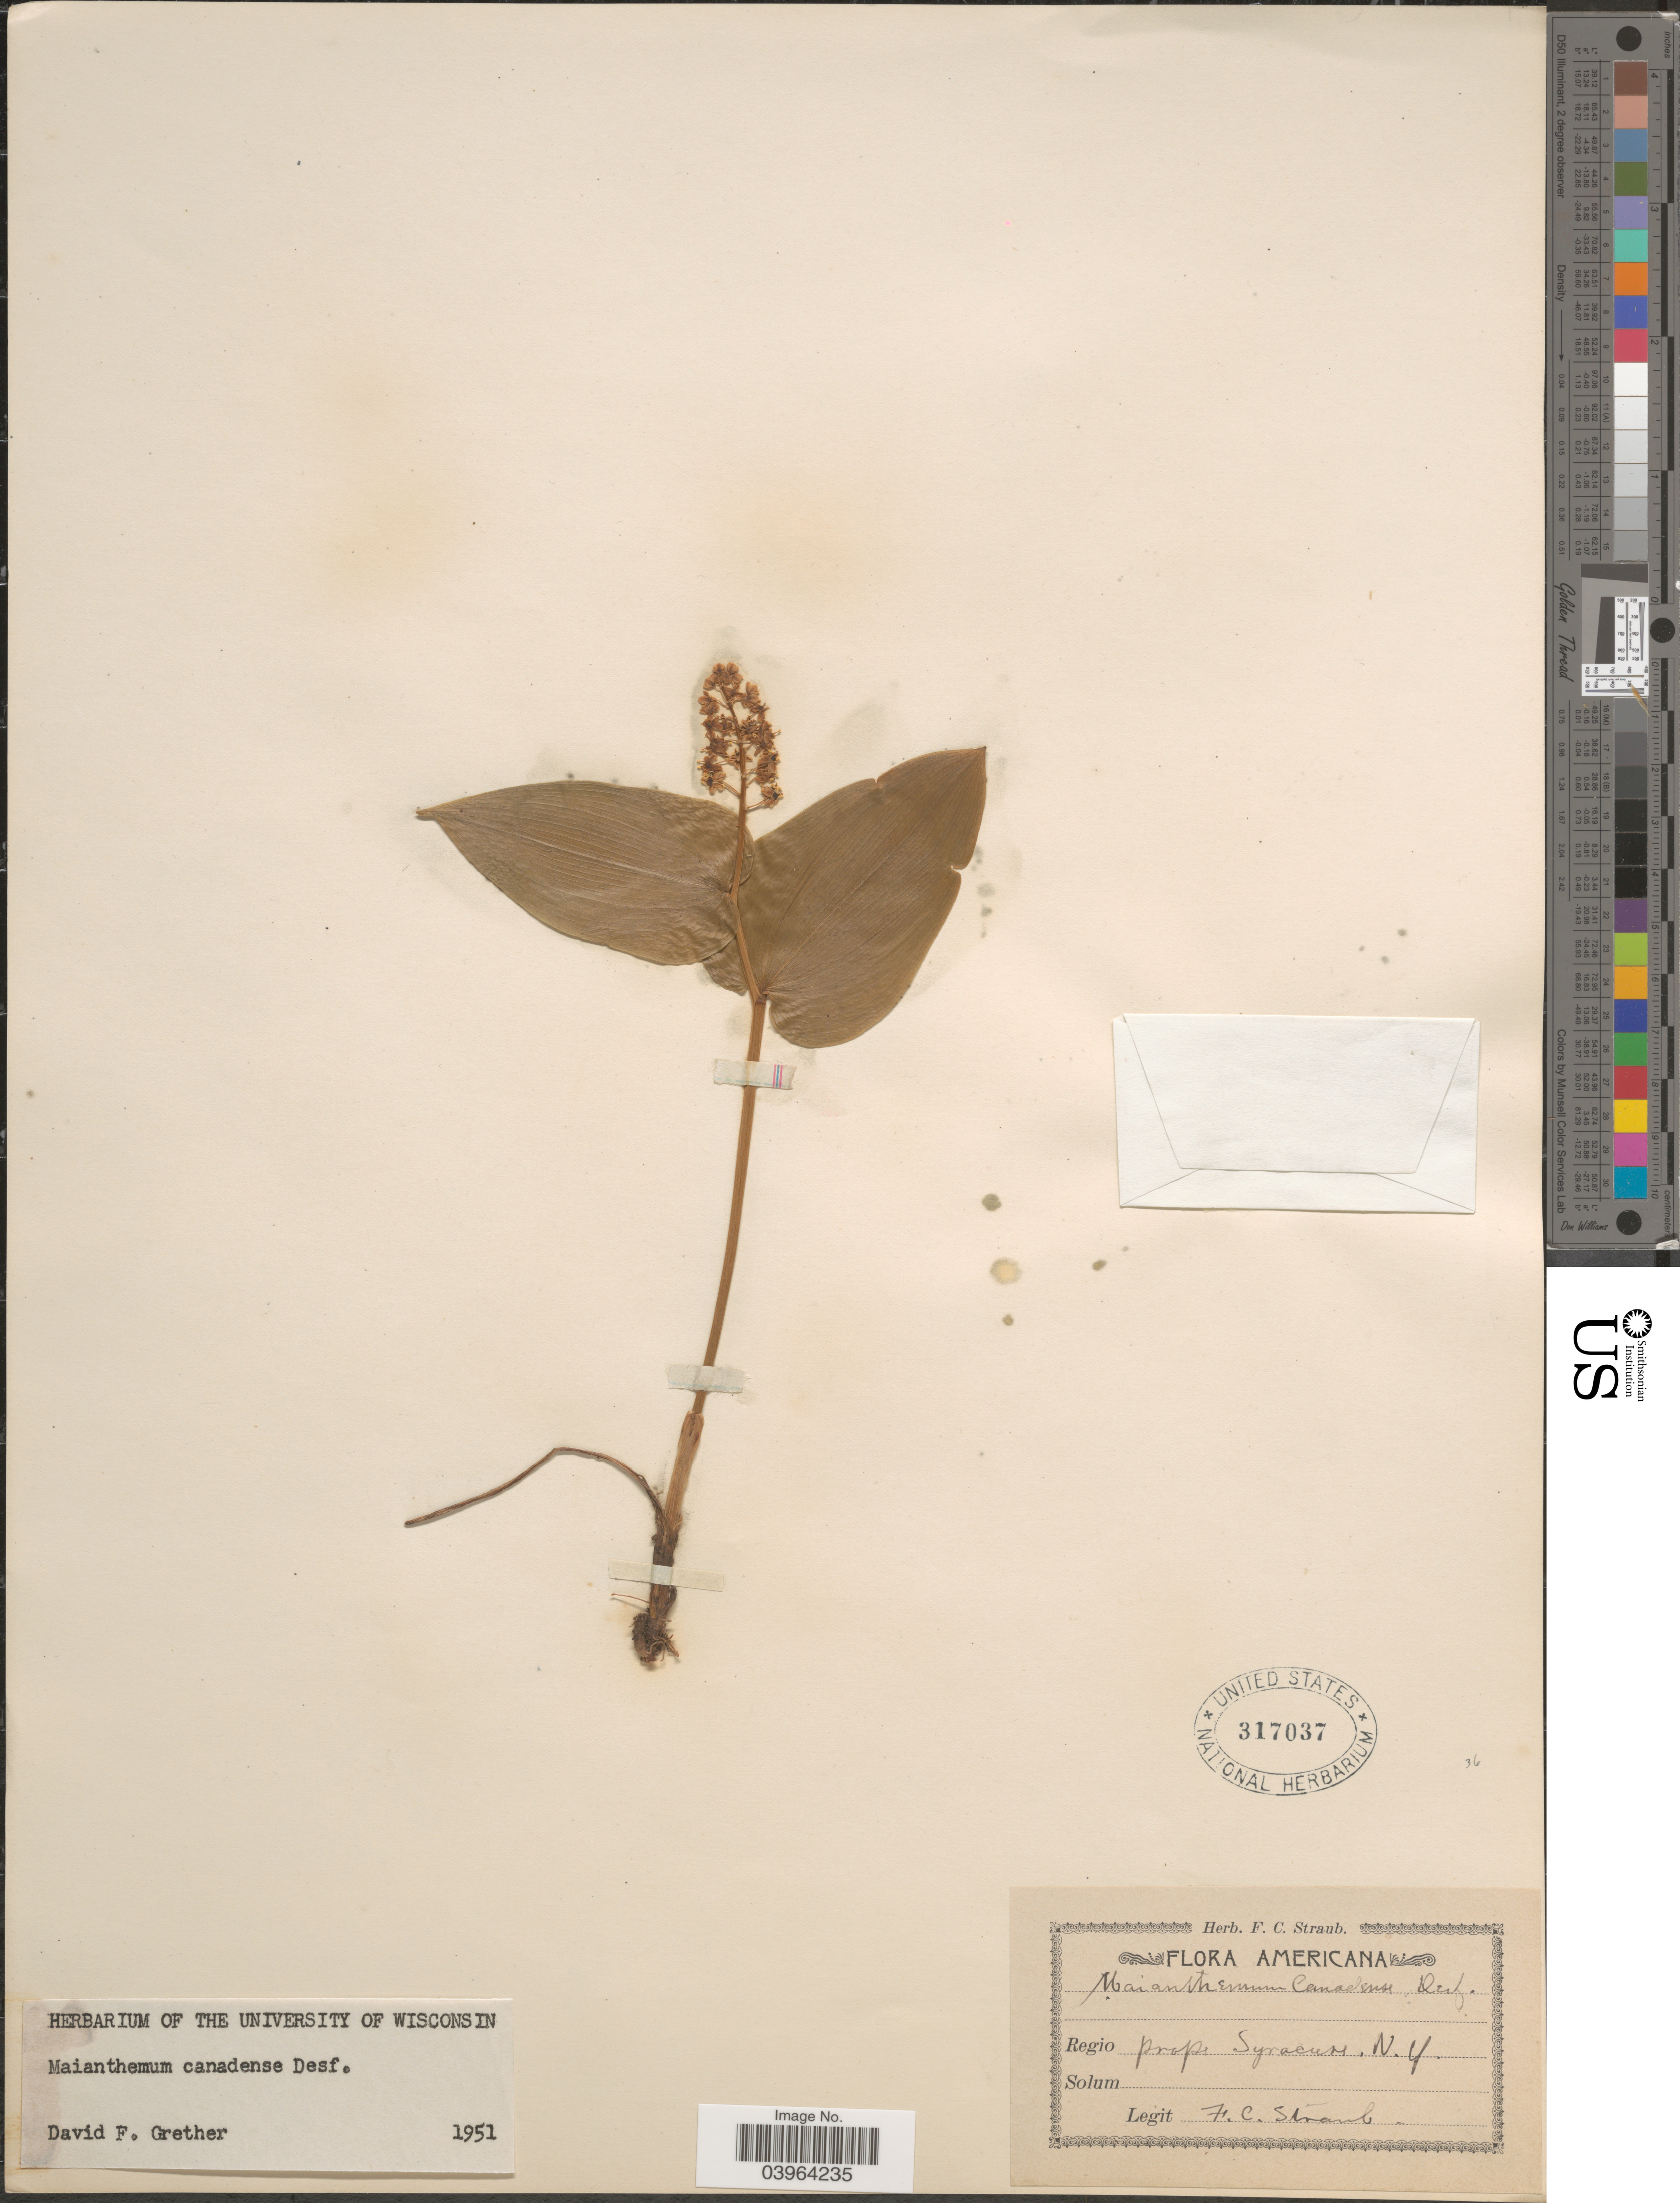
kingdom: Plantae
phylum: Tracheophyta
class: Liliopsida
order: Asparagales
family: Asparagaceae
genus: Maianthemum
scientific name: Maianthemum canadense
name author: Desf.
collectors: F. Straub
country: United States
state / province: New York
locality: Prope Syracuse.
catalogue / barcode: US 317037